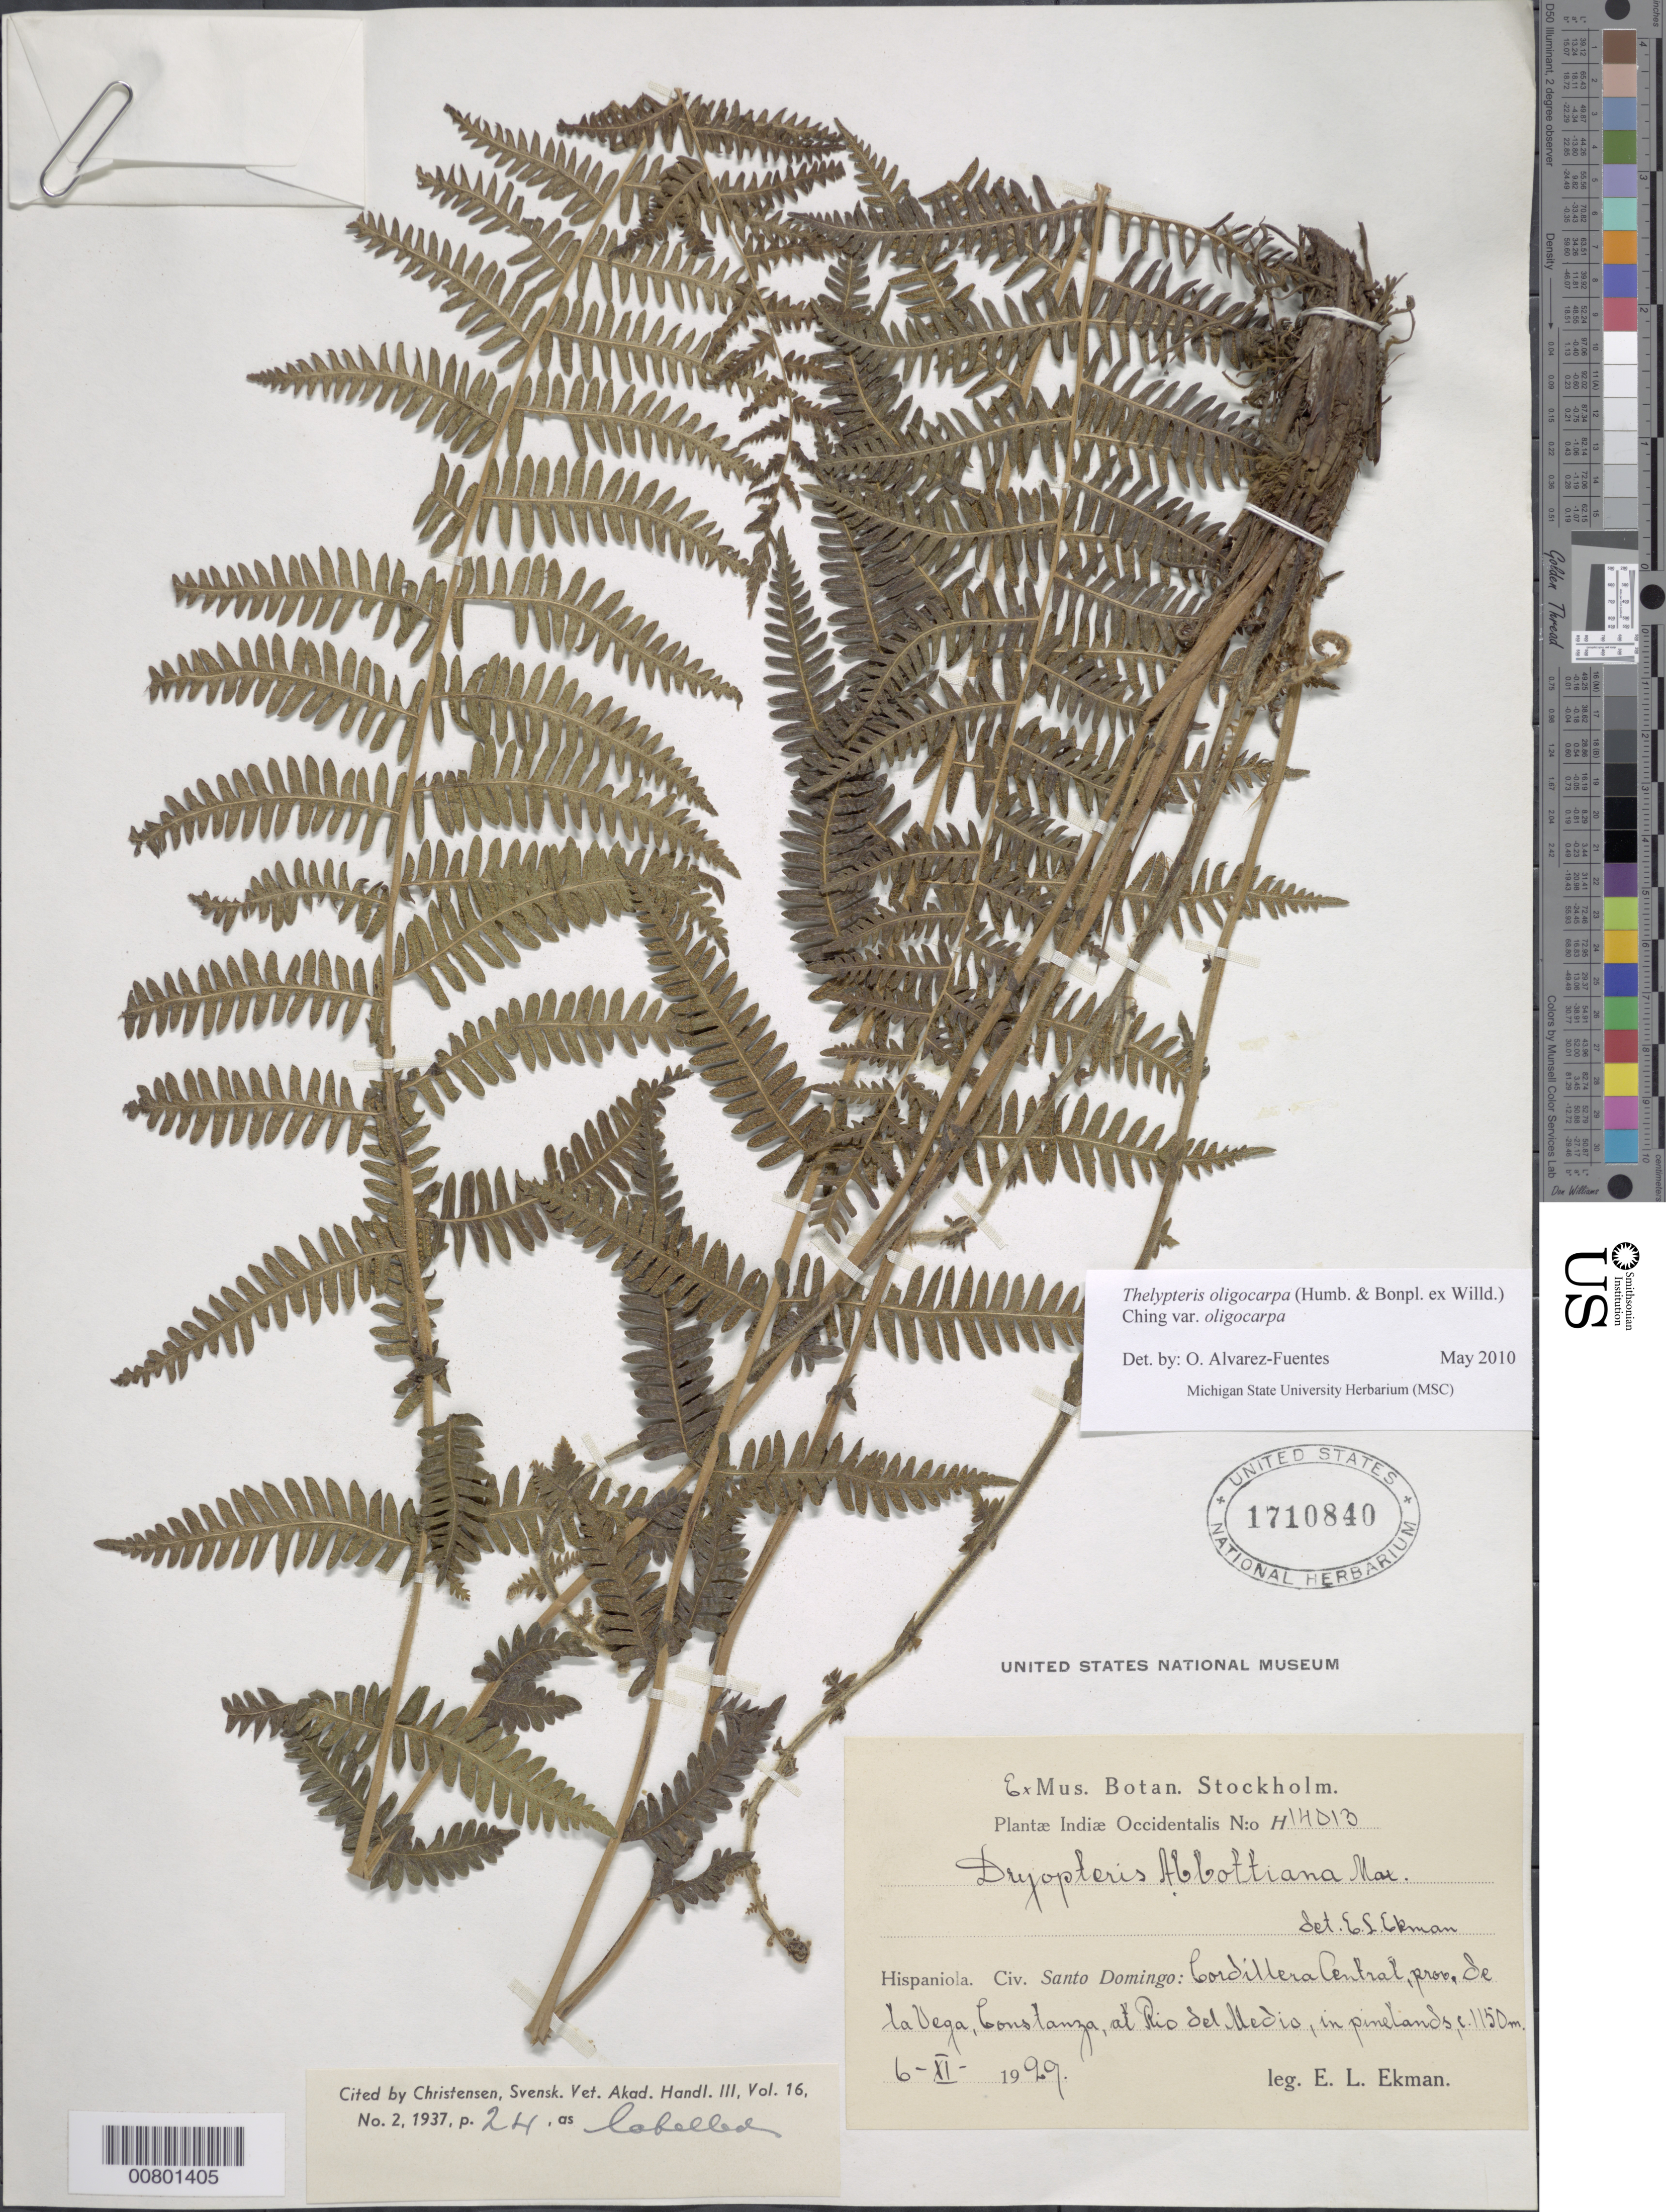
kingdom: Plantae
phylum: Tracheophyta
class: Polypodiopsida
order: Polypodiales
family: Thelypteridaceae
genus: Amauropelta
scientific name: Amauropelta oligocarpa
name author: (Humb. & Bonpl. ex Willd.) Pic. Serm.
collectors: E. L. Ekman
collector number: H 14013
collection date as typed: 06 Nov 1929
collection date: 1929-11-06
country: Dominican Republic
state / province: La Vega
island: Hispaniola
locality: Cordillera Central; Constanza, Rio del Medio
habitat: Pinelands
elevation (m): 1150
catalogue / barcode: US 1710840